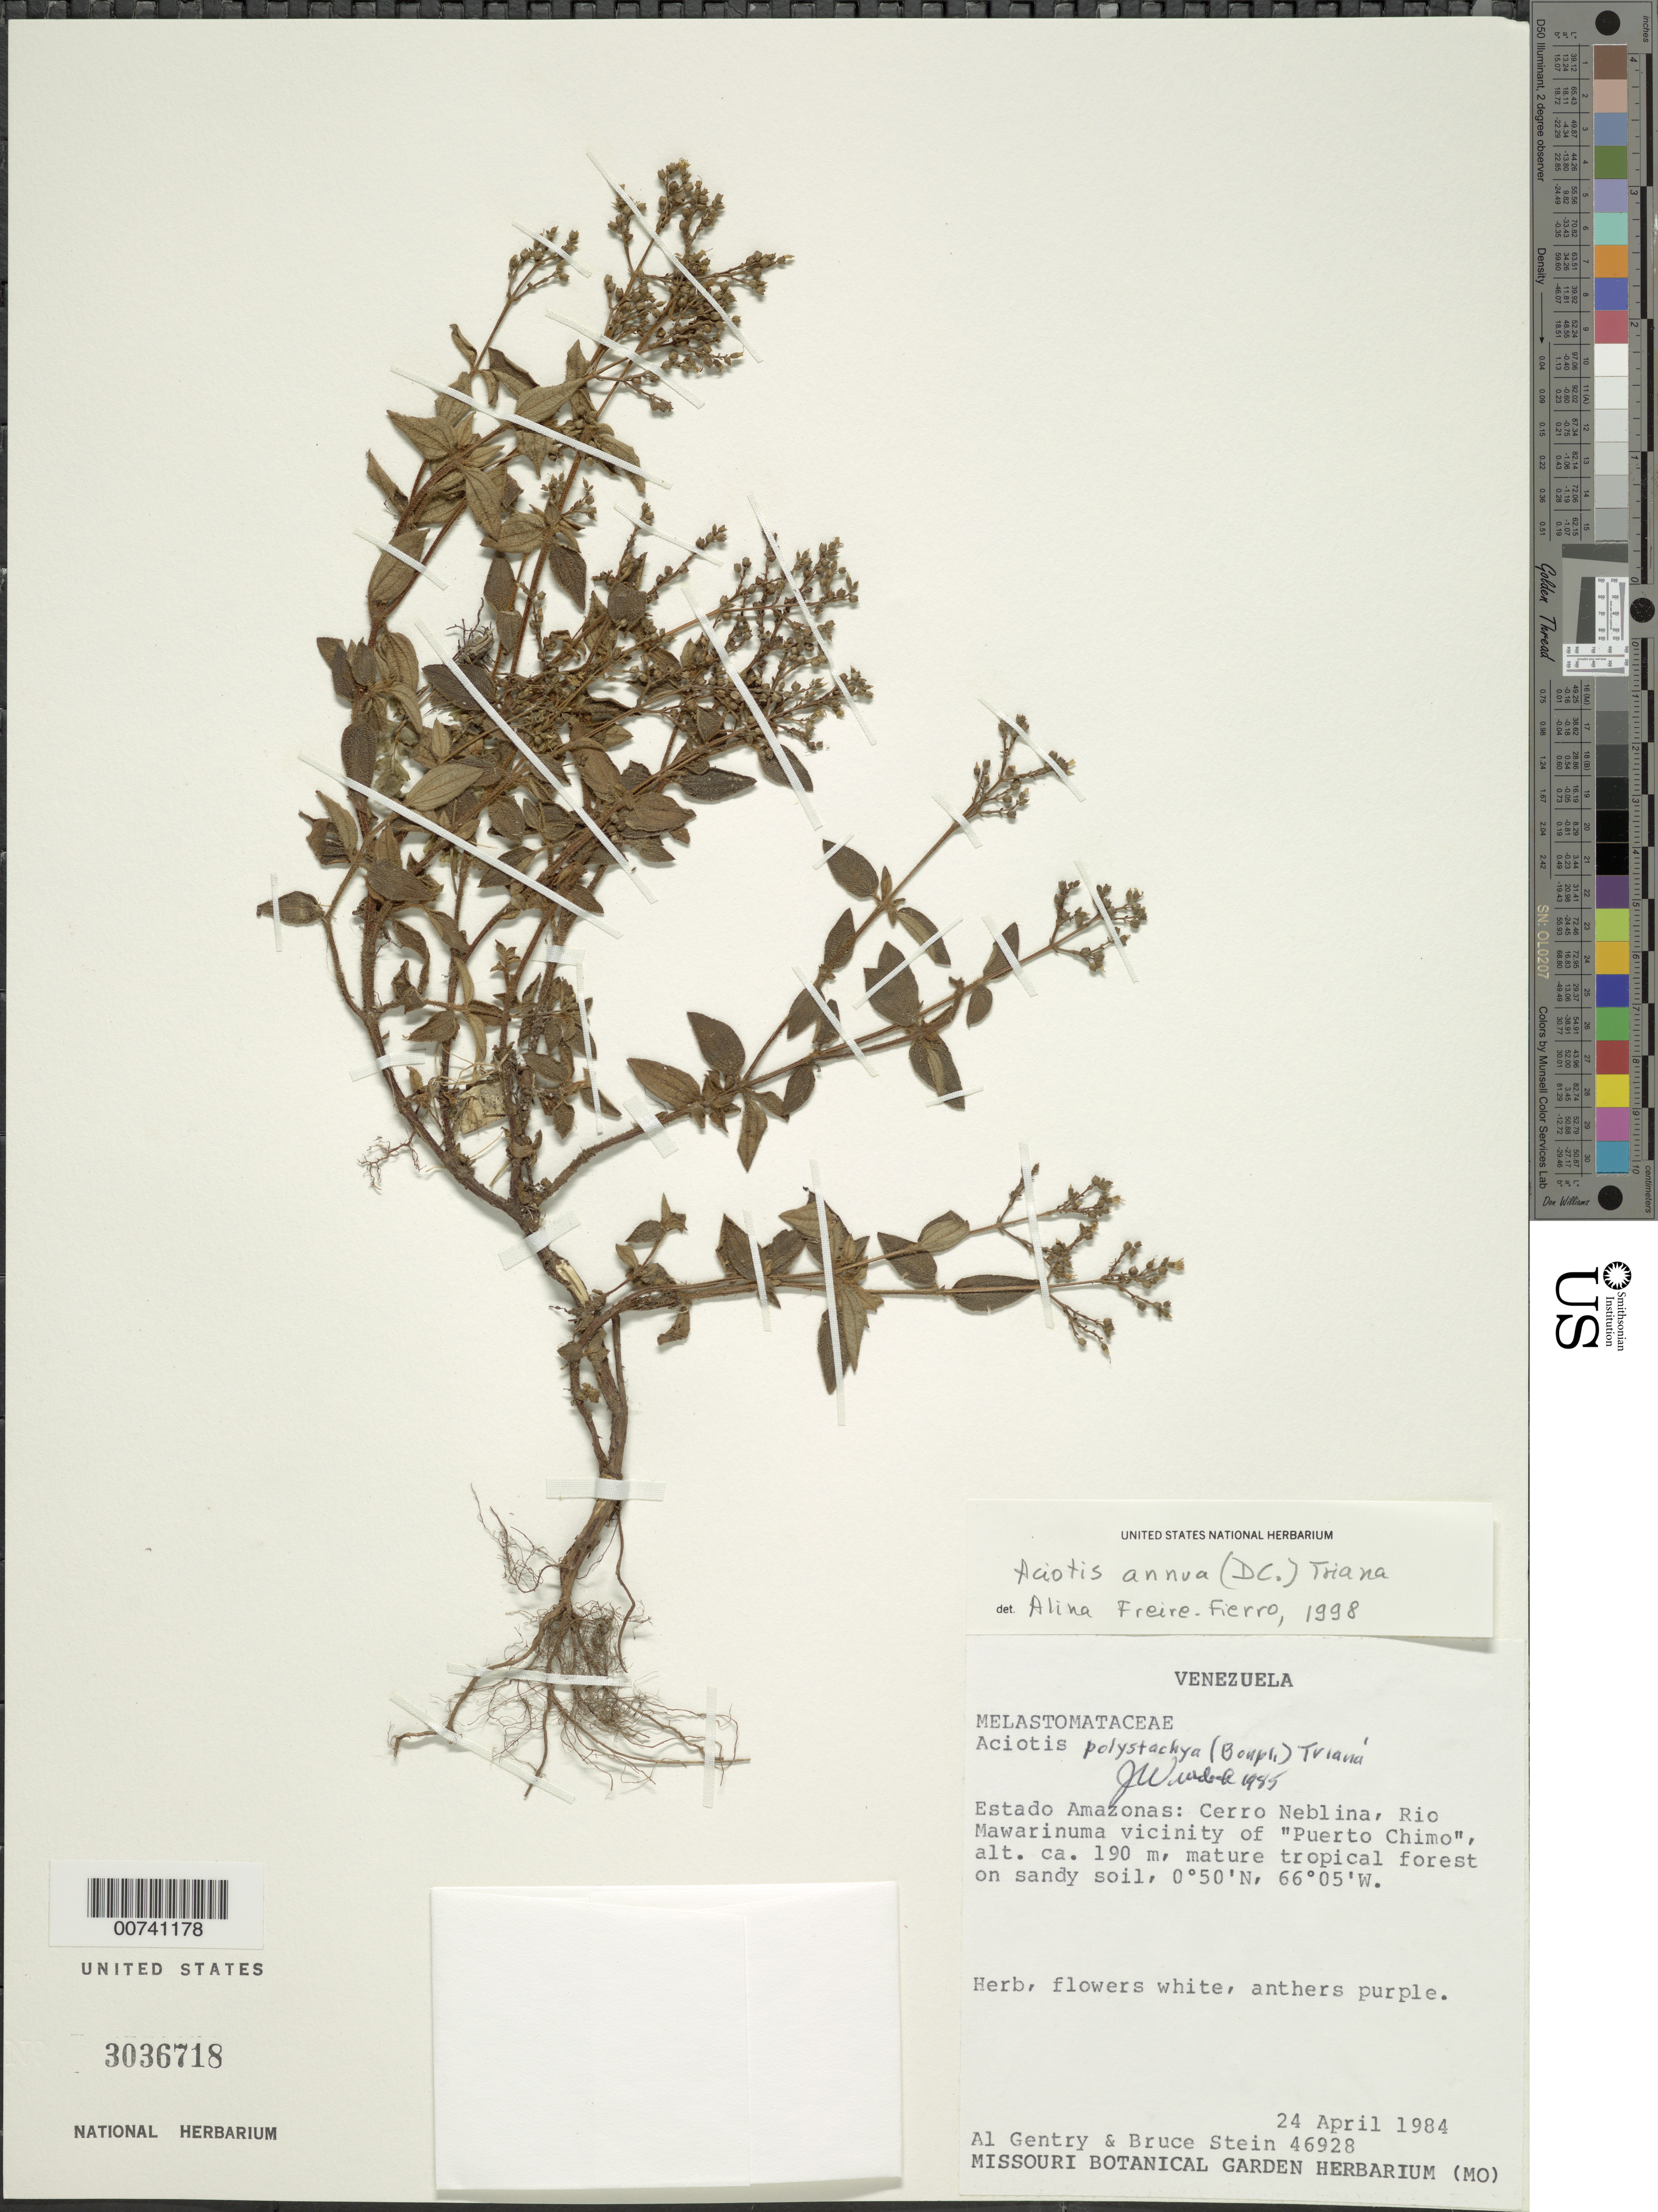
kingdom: Plantae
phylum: Tracheophyta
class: Magnoliopsida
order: Myrtales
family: Melastomataceae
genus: Aciotis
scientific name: Aciotis annua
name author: (Mart. ex DC.) Triana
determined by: Freire-Fierro, A.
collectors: A. H. Gentry & B. Stein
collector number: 46928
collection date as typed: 24-Apr-84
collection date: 1984-04-24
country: Venezuela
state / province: Amazonas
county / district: Río Negro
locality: Cerro de La Neblina, Río Mawarinuma, vic. of "Puerto Chimo"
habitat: Mature tropical forest on sandy soil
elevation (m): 190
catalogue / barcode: US 3036718